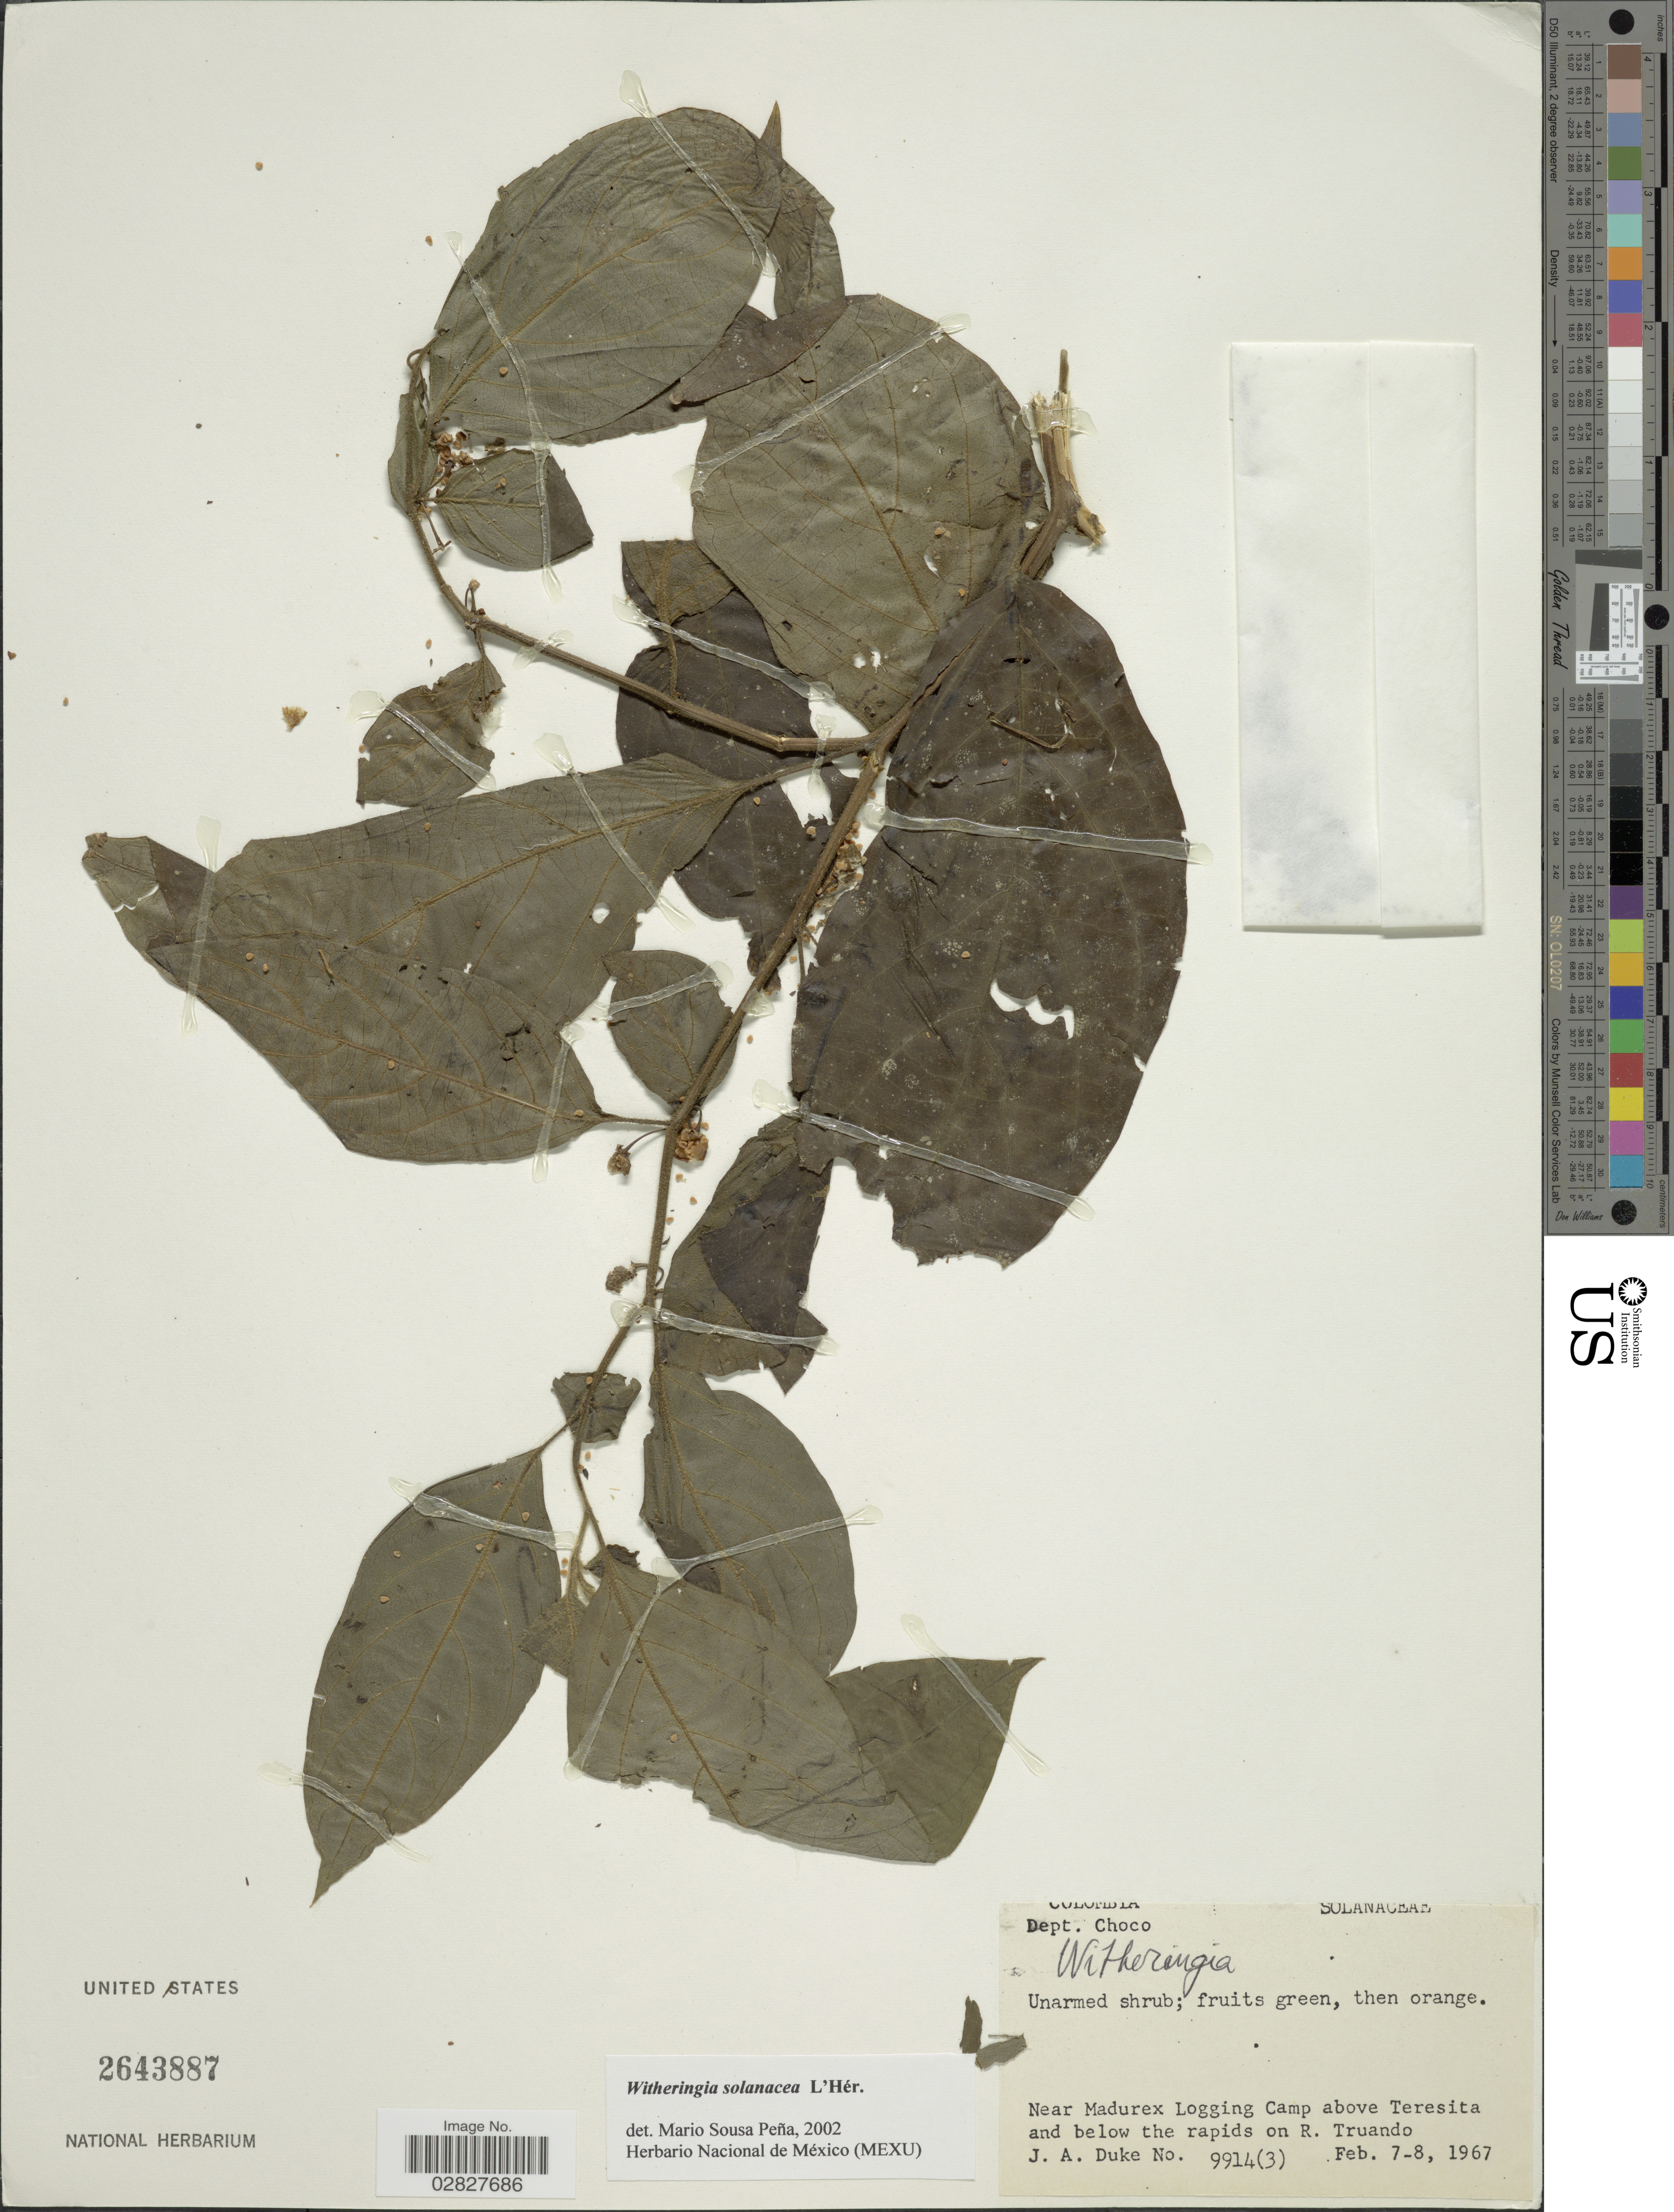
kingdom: Plantae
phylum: Tracheophyta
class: Magnoliopsida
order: Solanales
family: Solanaceae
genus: Witheringia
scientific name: Witheringia solanacea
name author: L'Hér.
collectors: J. A. Duke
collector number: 9914(3)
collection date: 1967-02-07/1967-02-08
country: Colombia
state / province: Chocó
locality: Dept. Choco. Near Madurex Logging Camp above Teresita and below the rapids on R. Truando.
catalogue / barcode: US 2643887